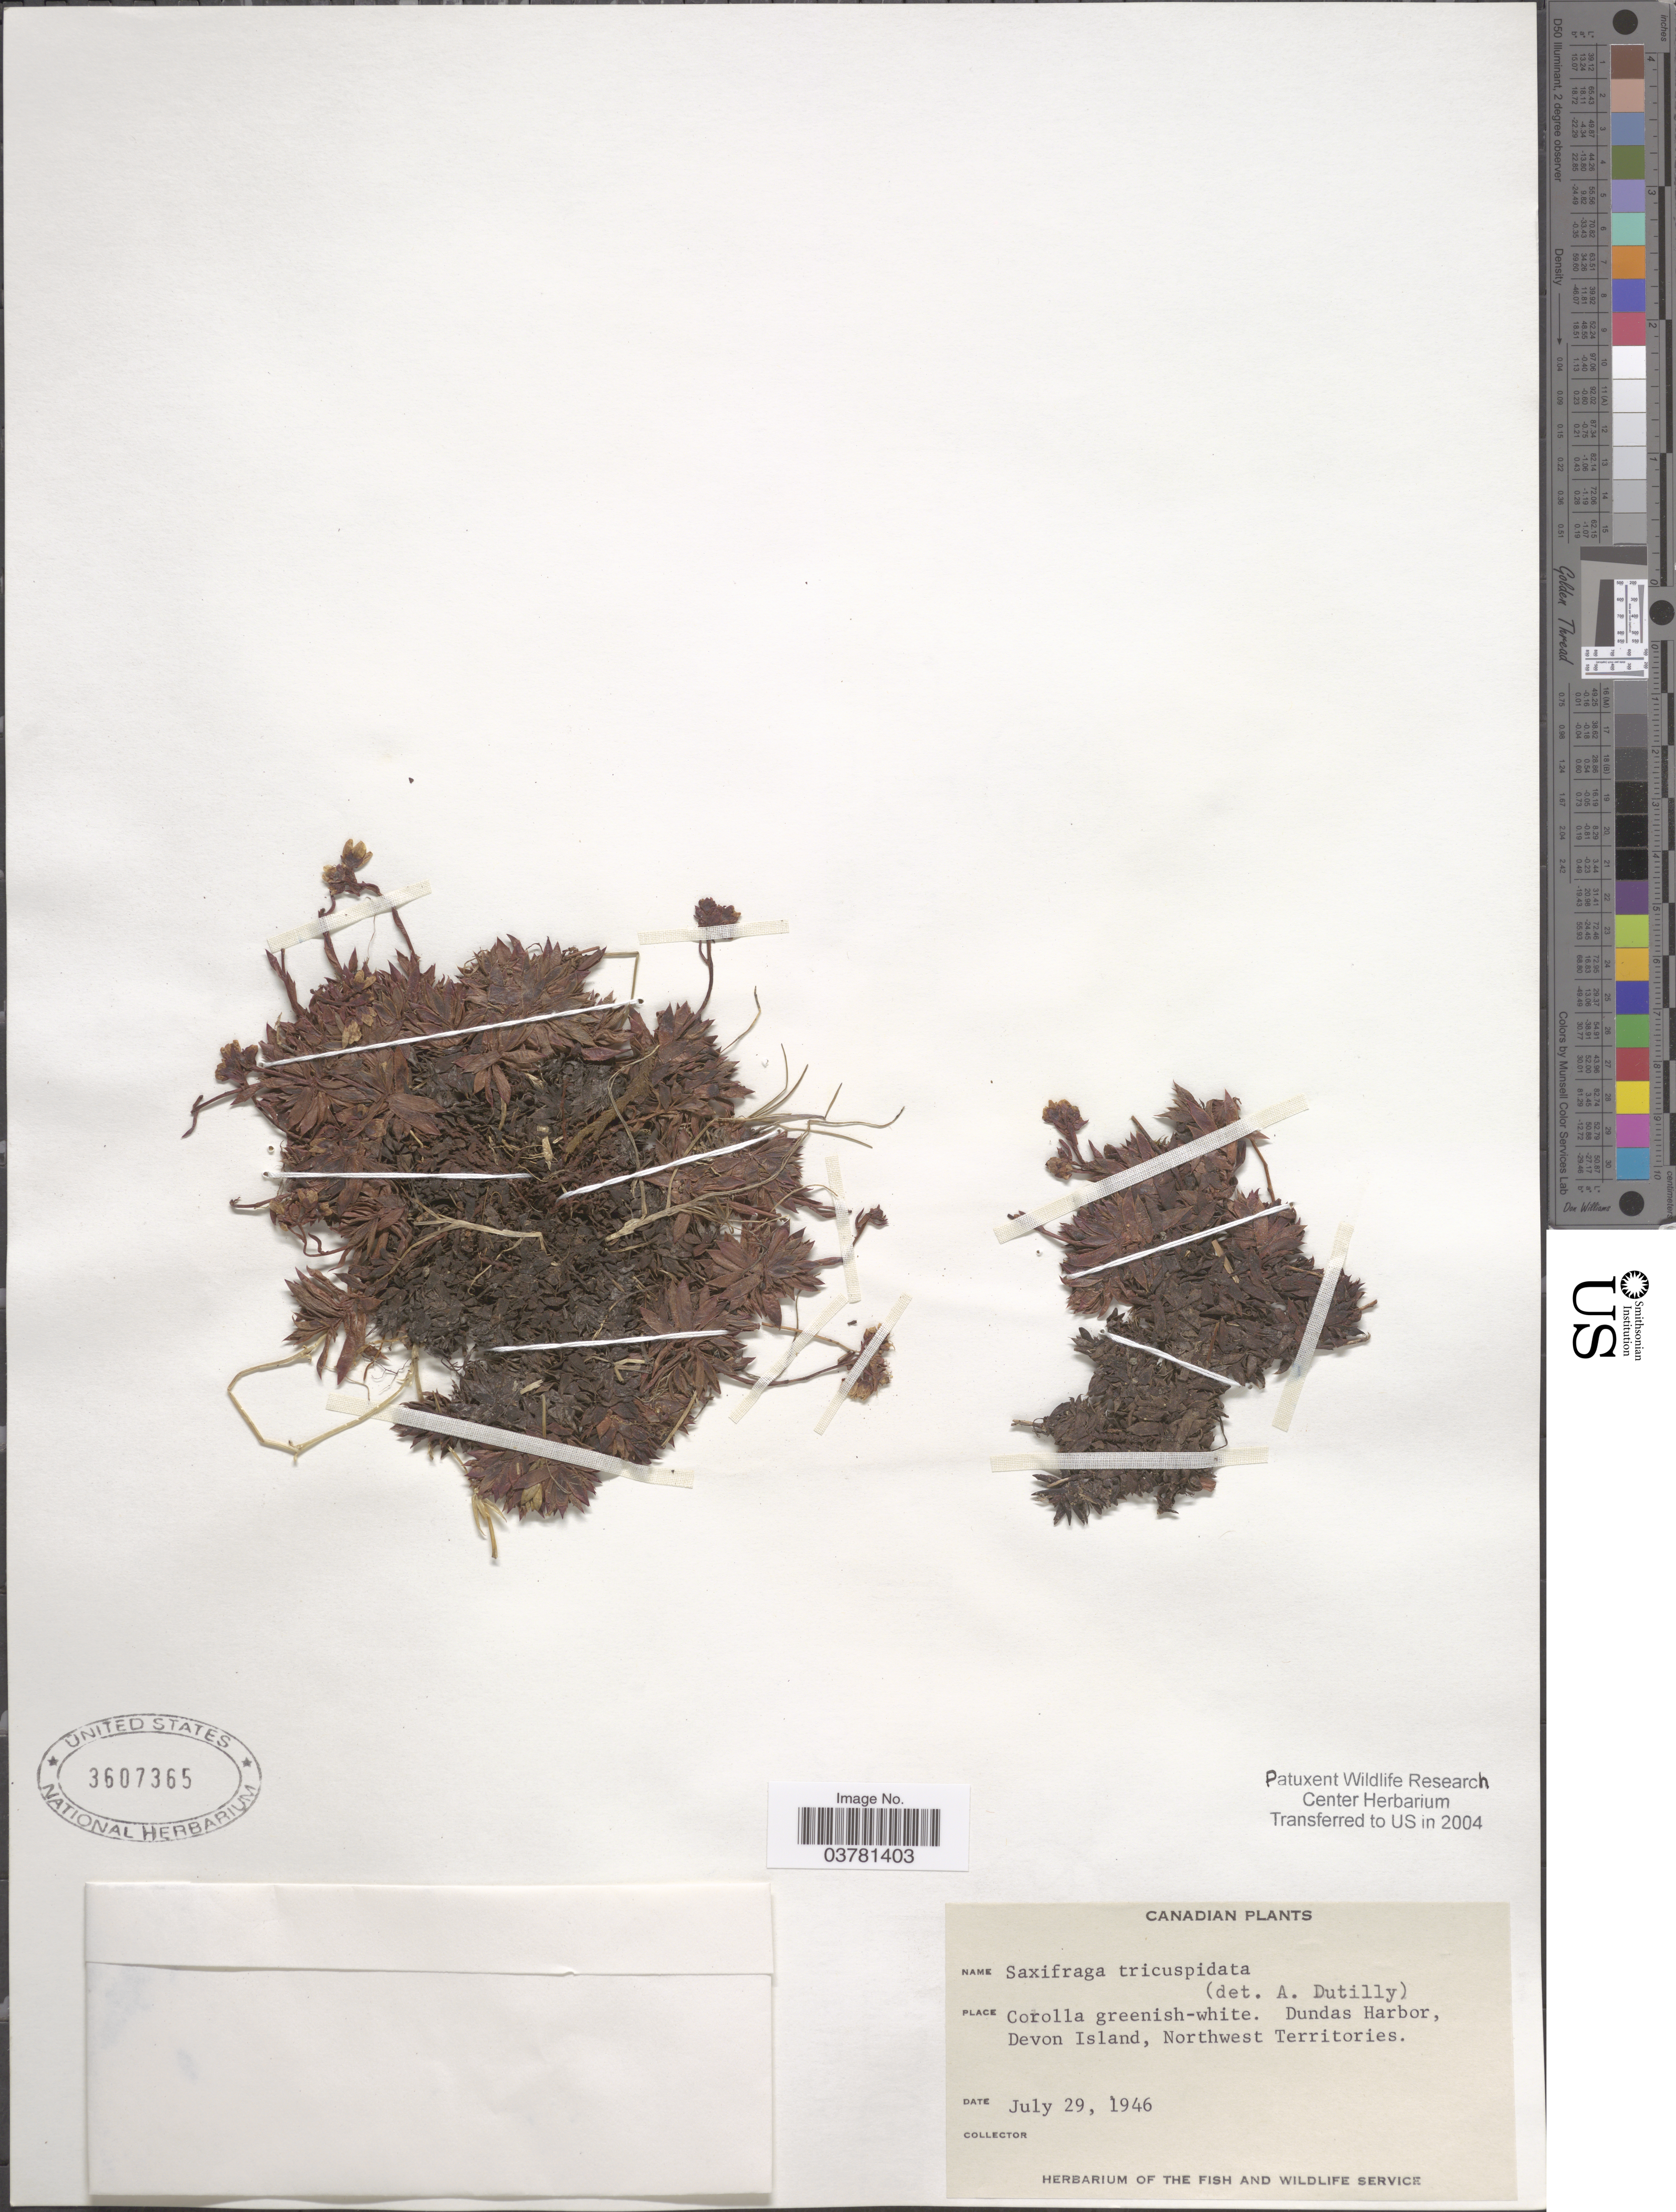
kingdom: Plantae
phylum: Tracheophyta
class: Magnoliopsida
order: Saxifragales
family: Saxifragaceae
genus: Saxifraga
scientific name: Saxifraga tricuspidata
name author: Rottb.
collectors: Ex herb. Fish and Wildlife Service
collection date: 1946-07-29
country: Canada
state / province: Northwest Territories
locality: Dundas Harbor, Devon Island.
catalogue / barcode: US 3607365